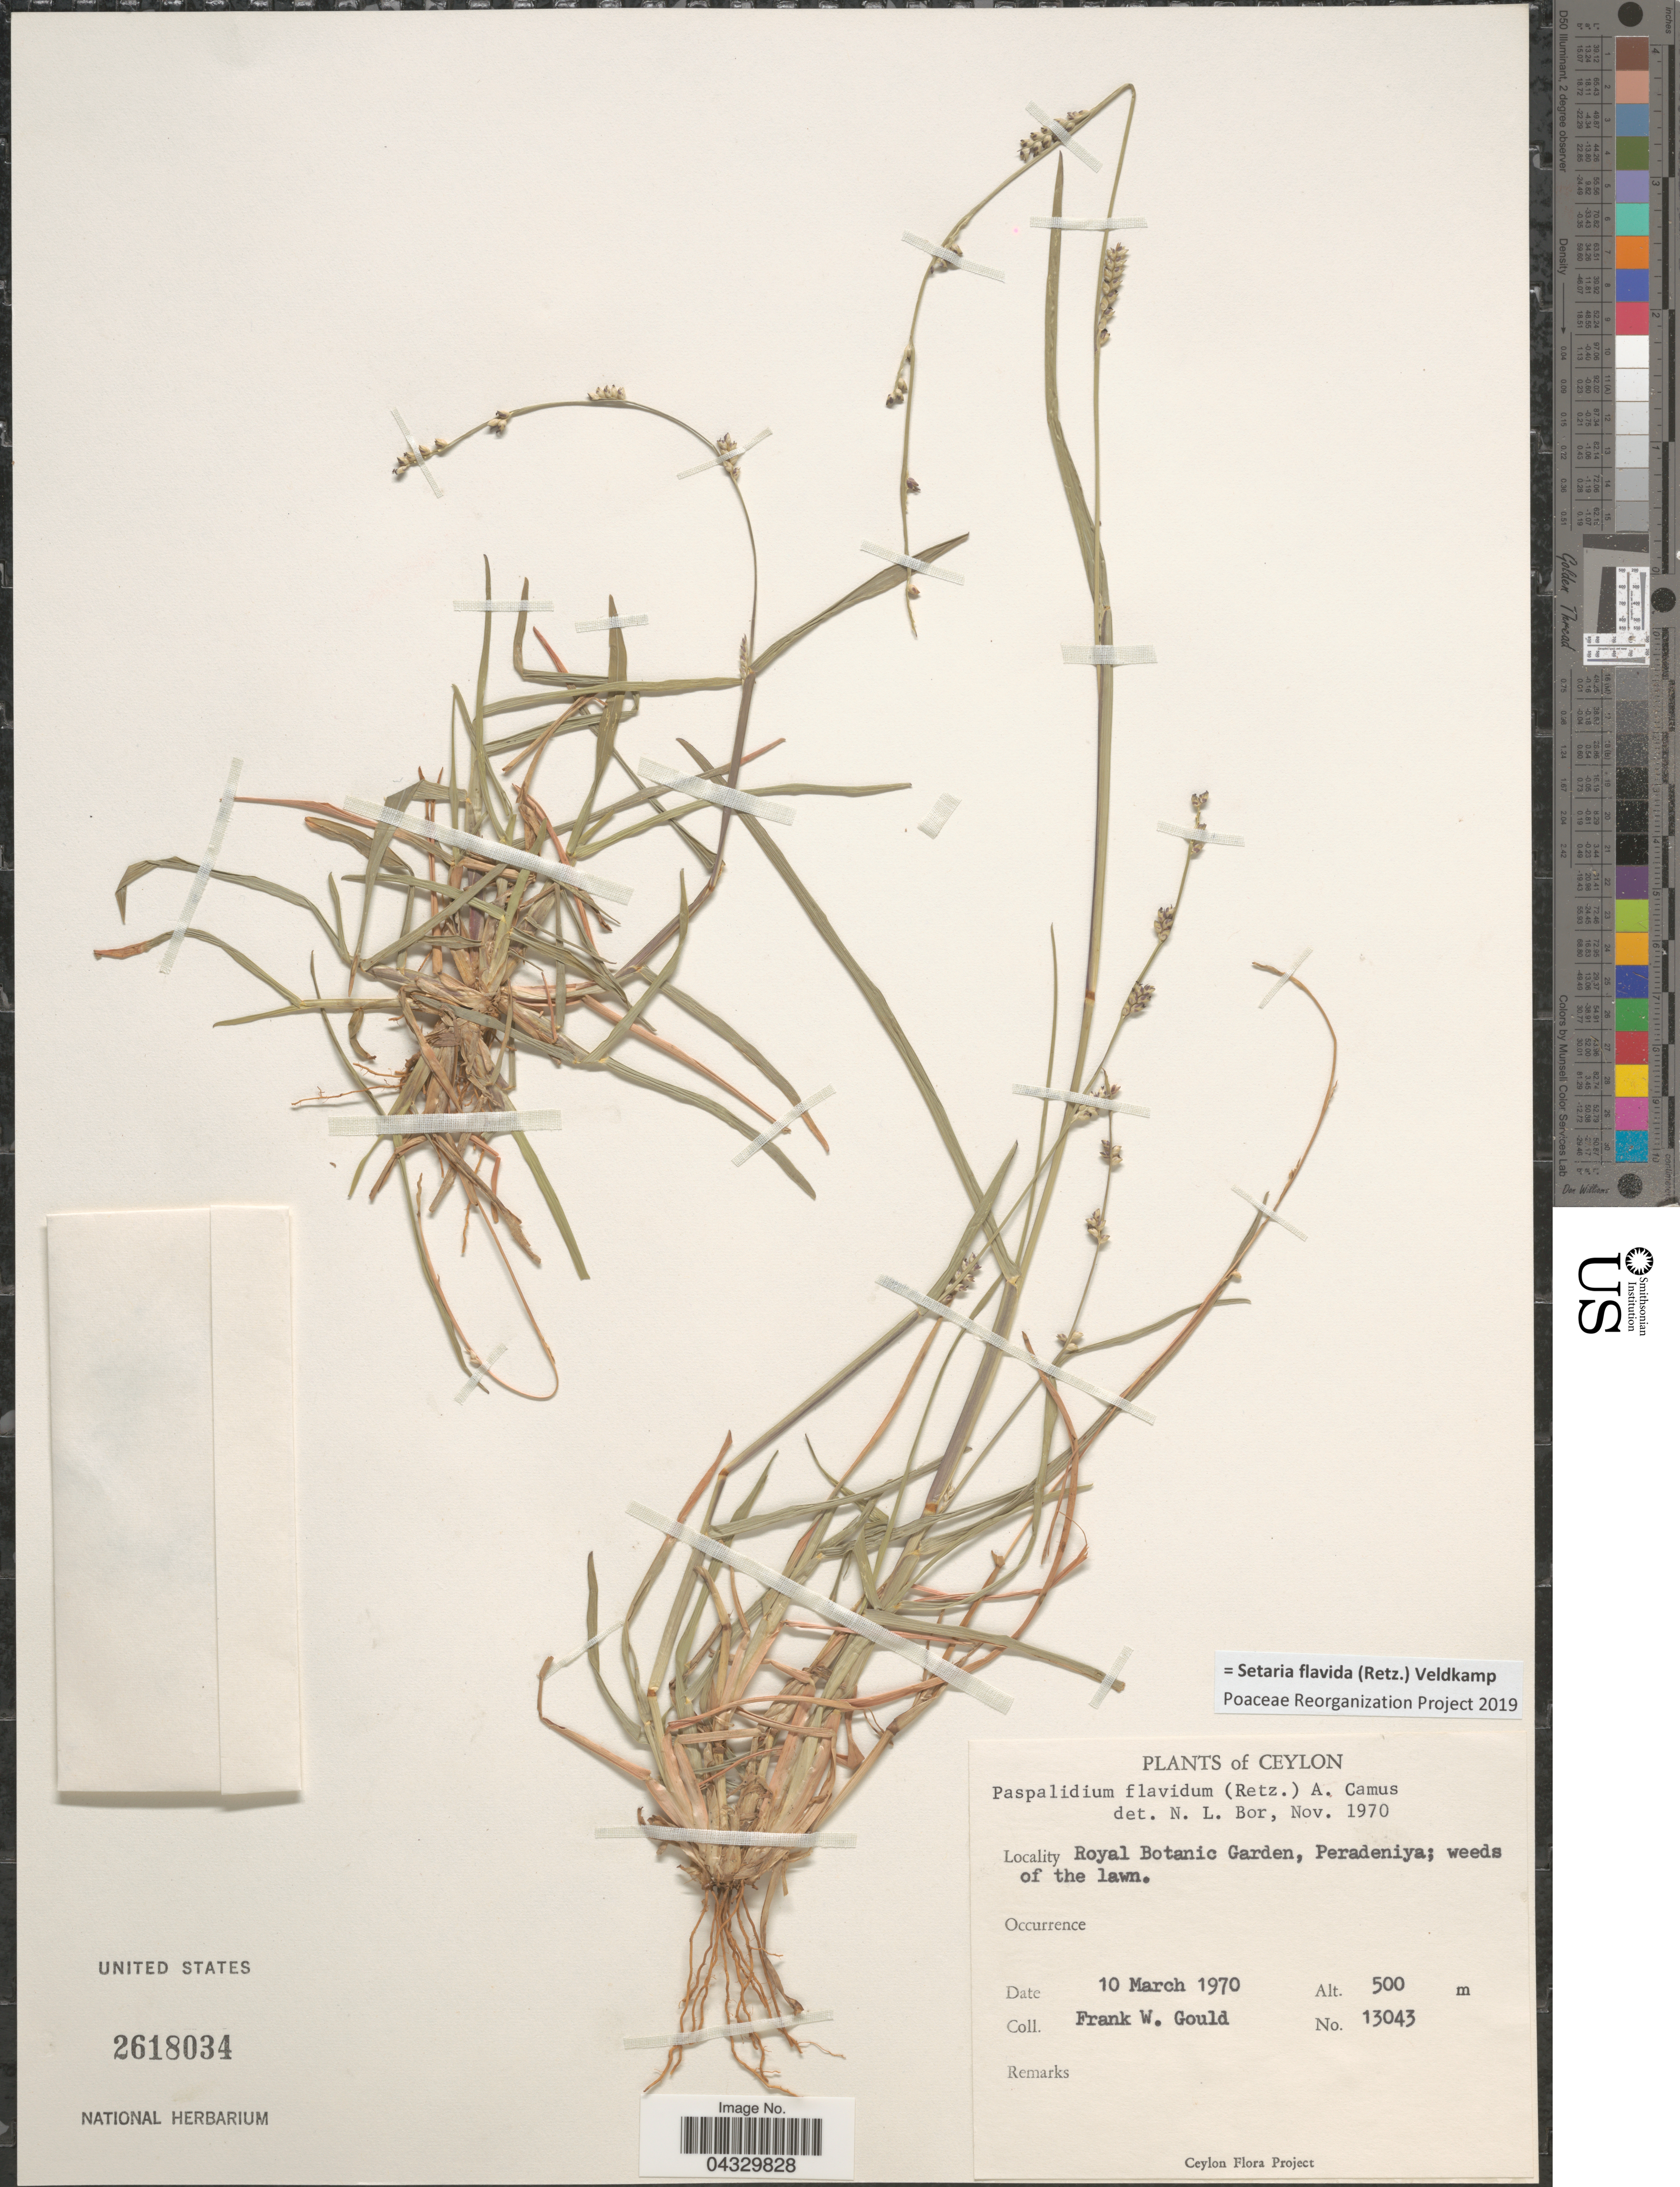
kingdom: Plantae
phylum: Tracheophyta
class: Liliopsida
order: Poales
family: Poaceae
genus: Setaria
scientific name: Setaria flavida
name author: (Retz.) Veldkamp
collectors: F. W. Gould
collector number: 13043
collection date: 1970-03-10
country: Sri Lanka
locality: Ceylon. Royal Botanic Garden, Peradeniya.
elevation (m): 500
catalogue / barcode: US 2618034